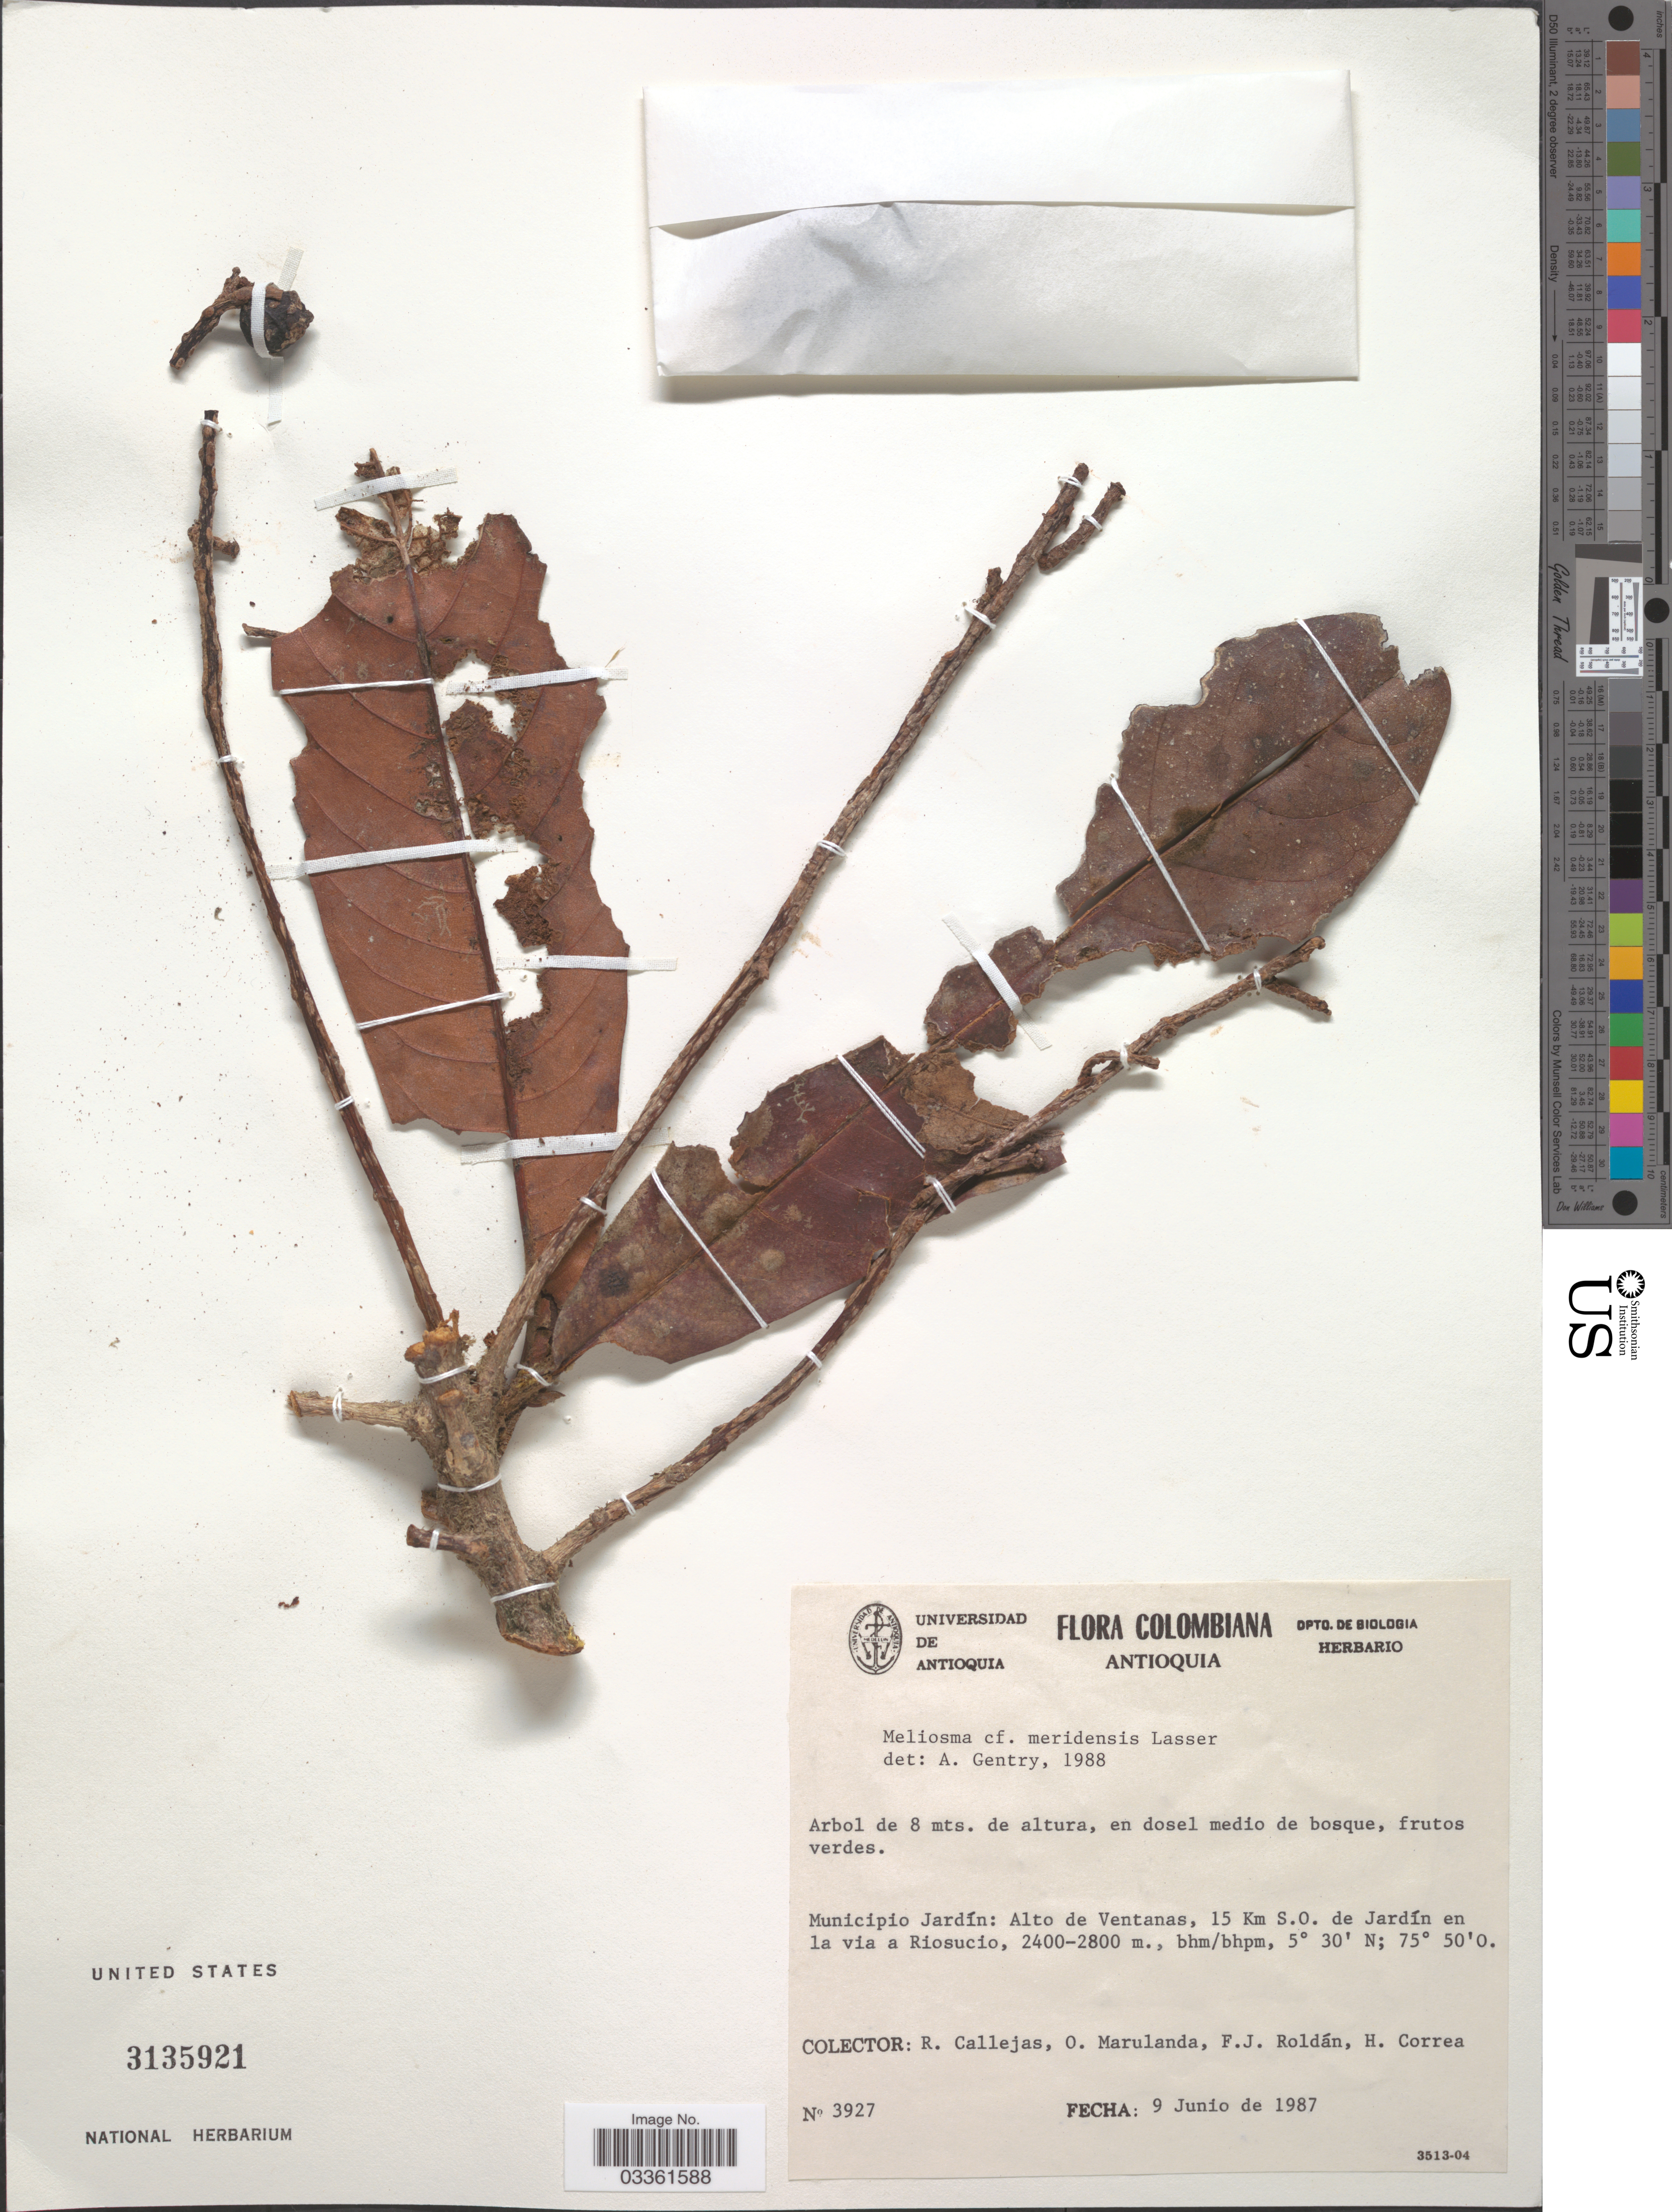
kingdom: Plantae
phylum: Tracheophyta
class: Magnoliopsida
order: Proteales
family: Sabiaceae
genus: Meliosma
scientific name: Meliosma sp.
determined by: Ávila, F. A.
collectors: R. Callejas, O. Marulanda, F. J. Roldán & H. Correa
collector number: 3927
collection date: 1987-06-09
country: Colombia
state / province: Antioquia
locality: Municipio Jardín: Alto de Ventanas, 15 Km S.O. de Jardín en la via a Riosucio.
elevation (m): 2400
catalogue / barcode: US 3135921